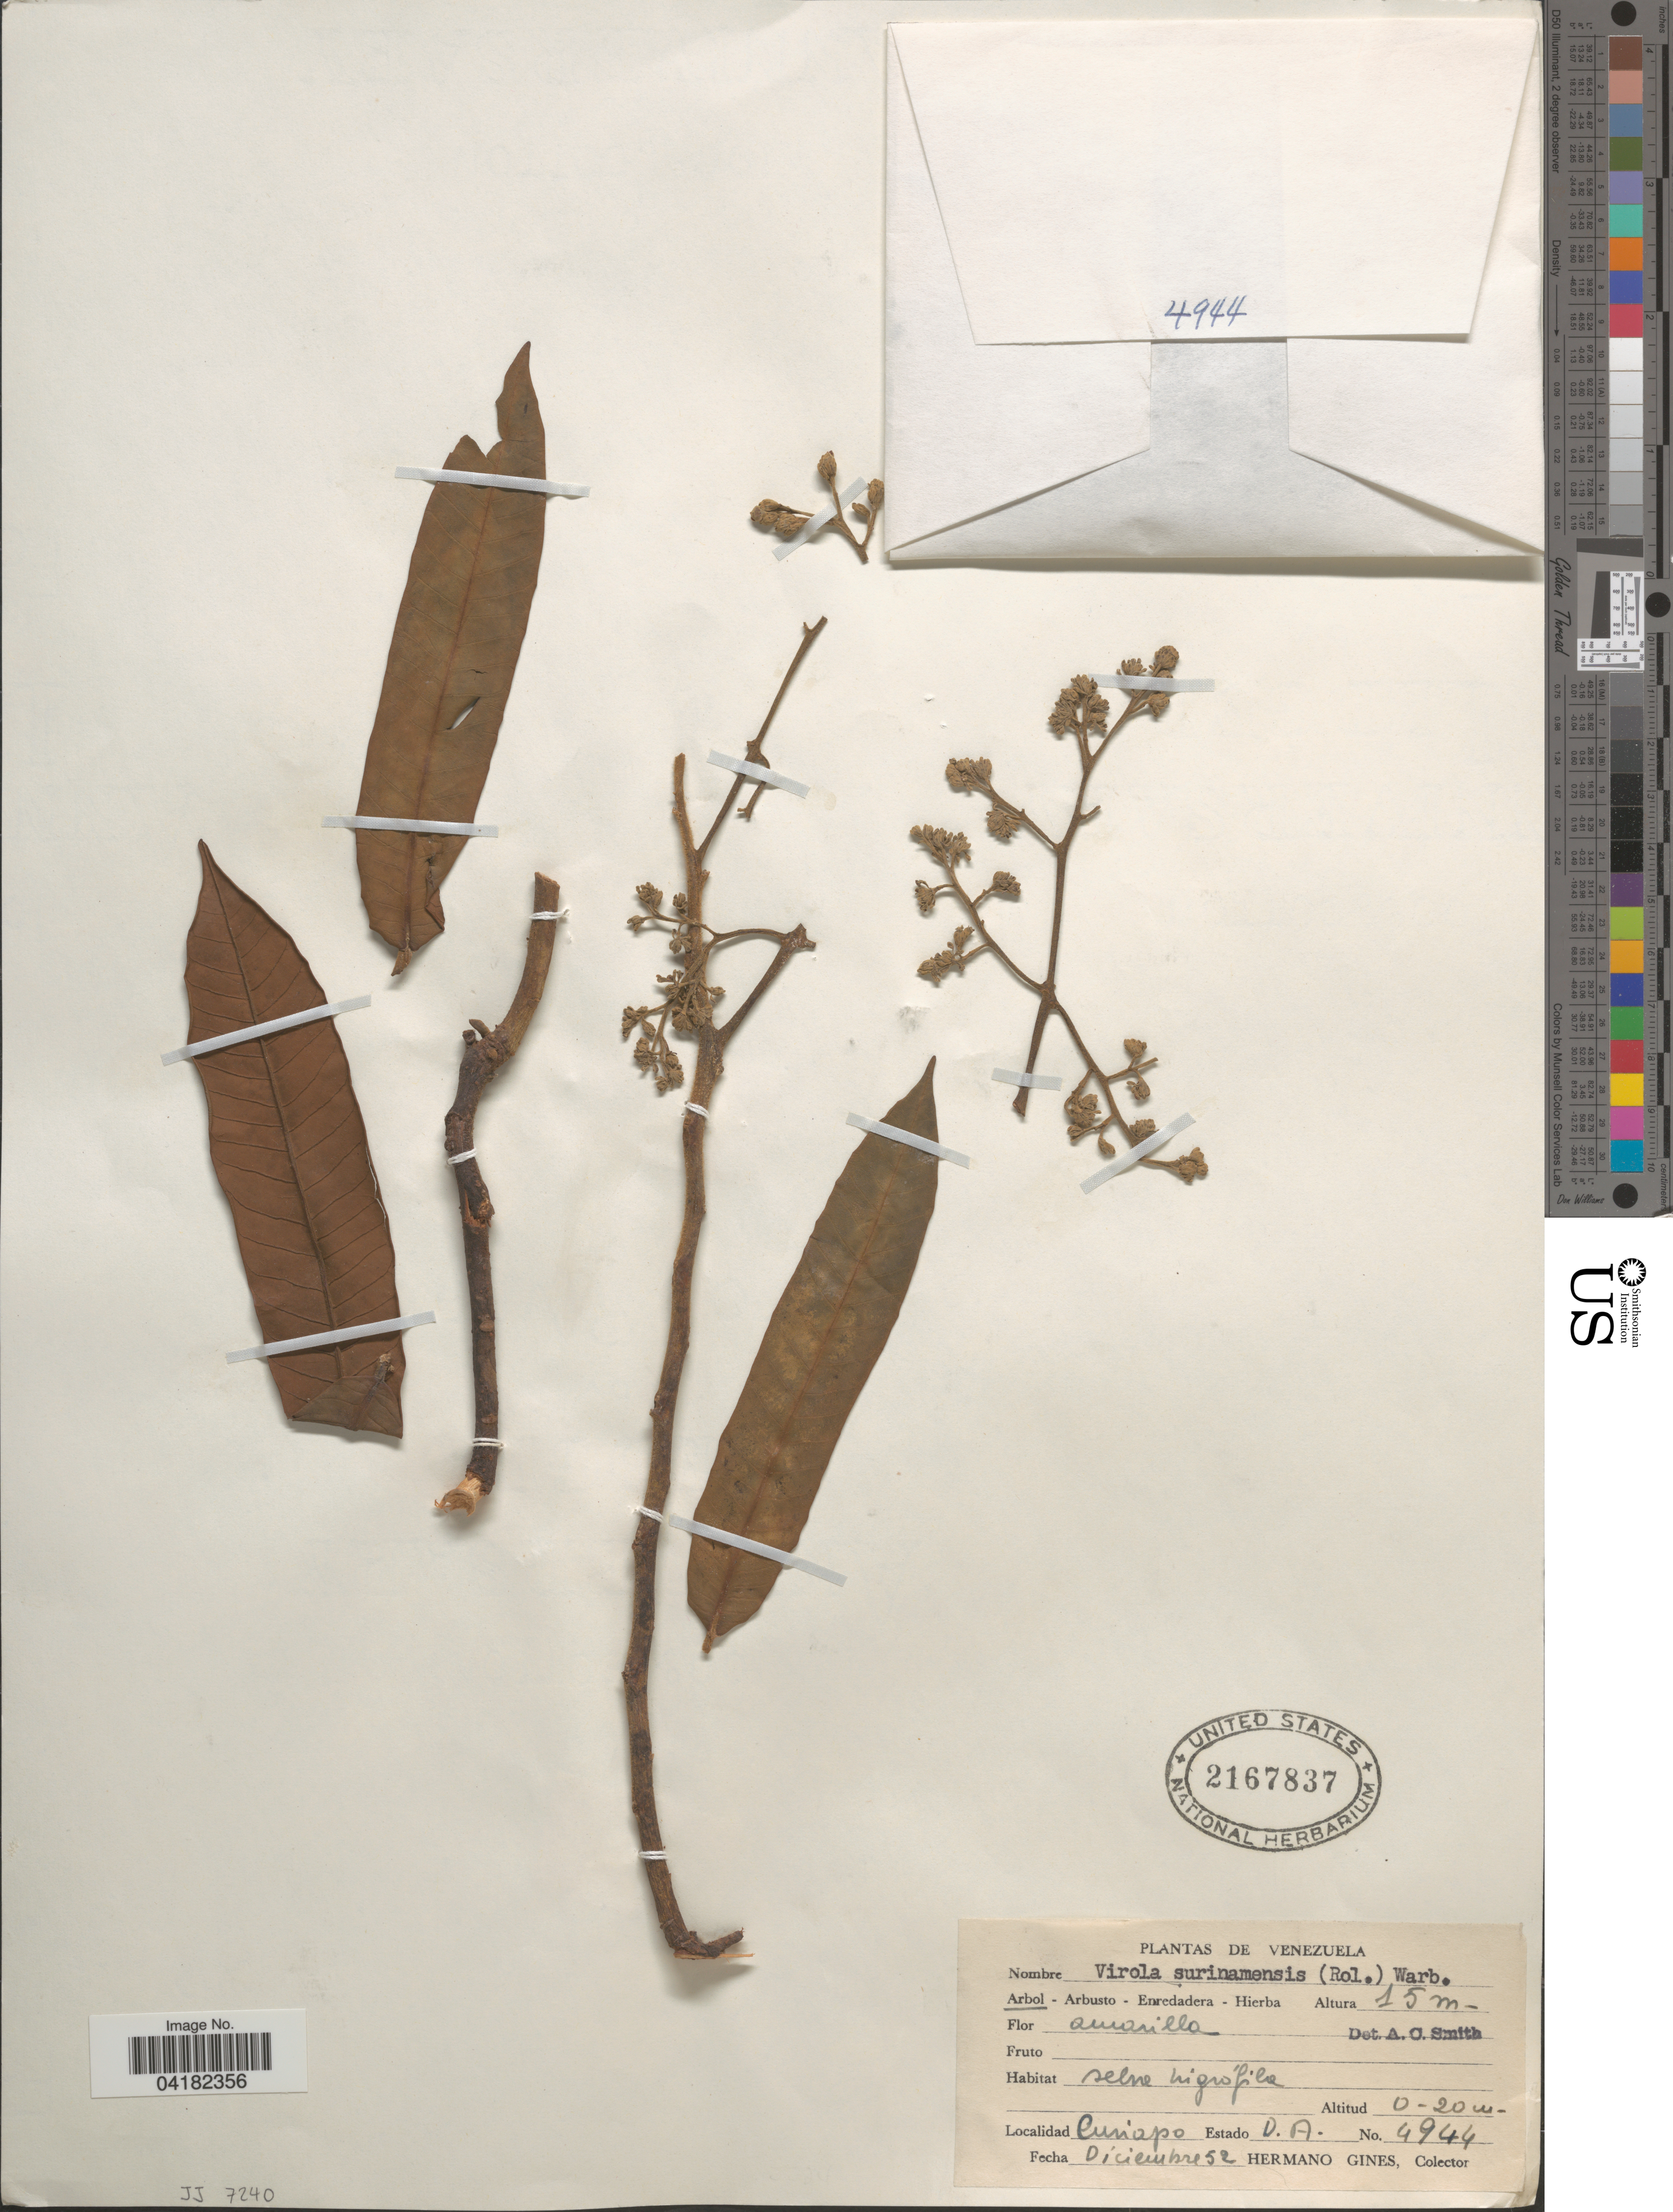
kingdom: Plantae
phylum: Tracheophyta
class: Magnoliopsida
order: Magnoliales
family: Myristicaceae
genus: Virola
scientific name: Virola surinamensis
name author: (Rol.) Warb.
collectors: Bro. Gines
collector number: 4944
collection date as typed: Transcribed d/m/y: /12/52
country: Venezuela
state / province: Delta Amacuro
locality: Curiapo.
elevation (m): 0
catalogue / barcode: US 2167837